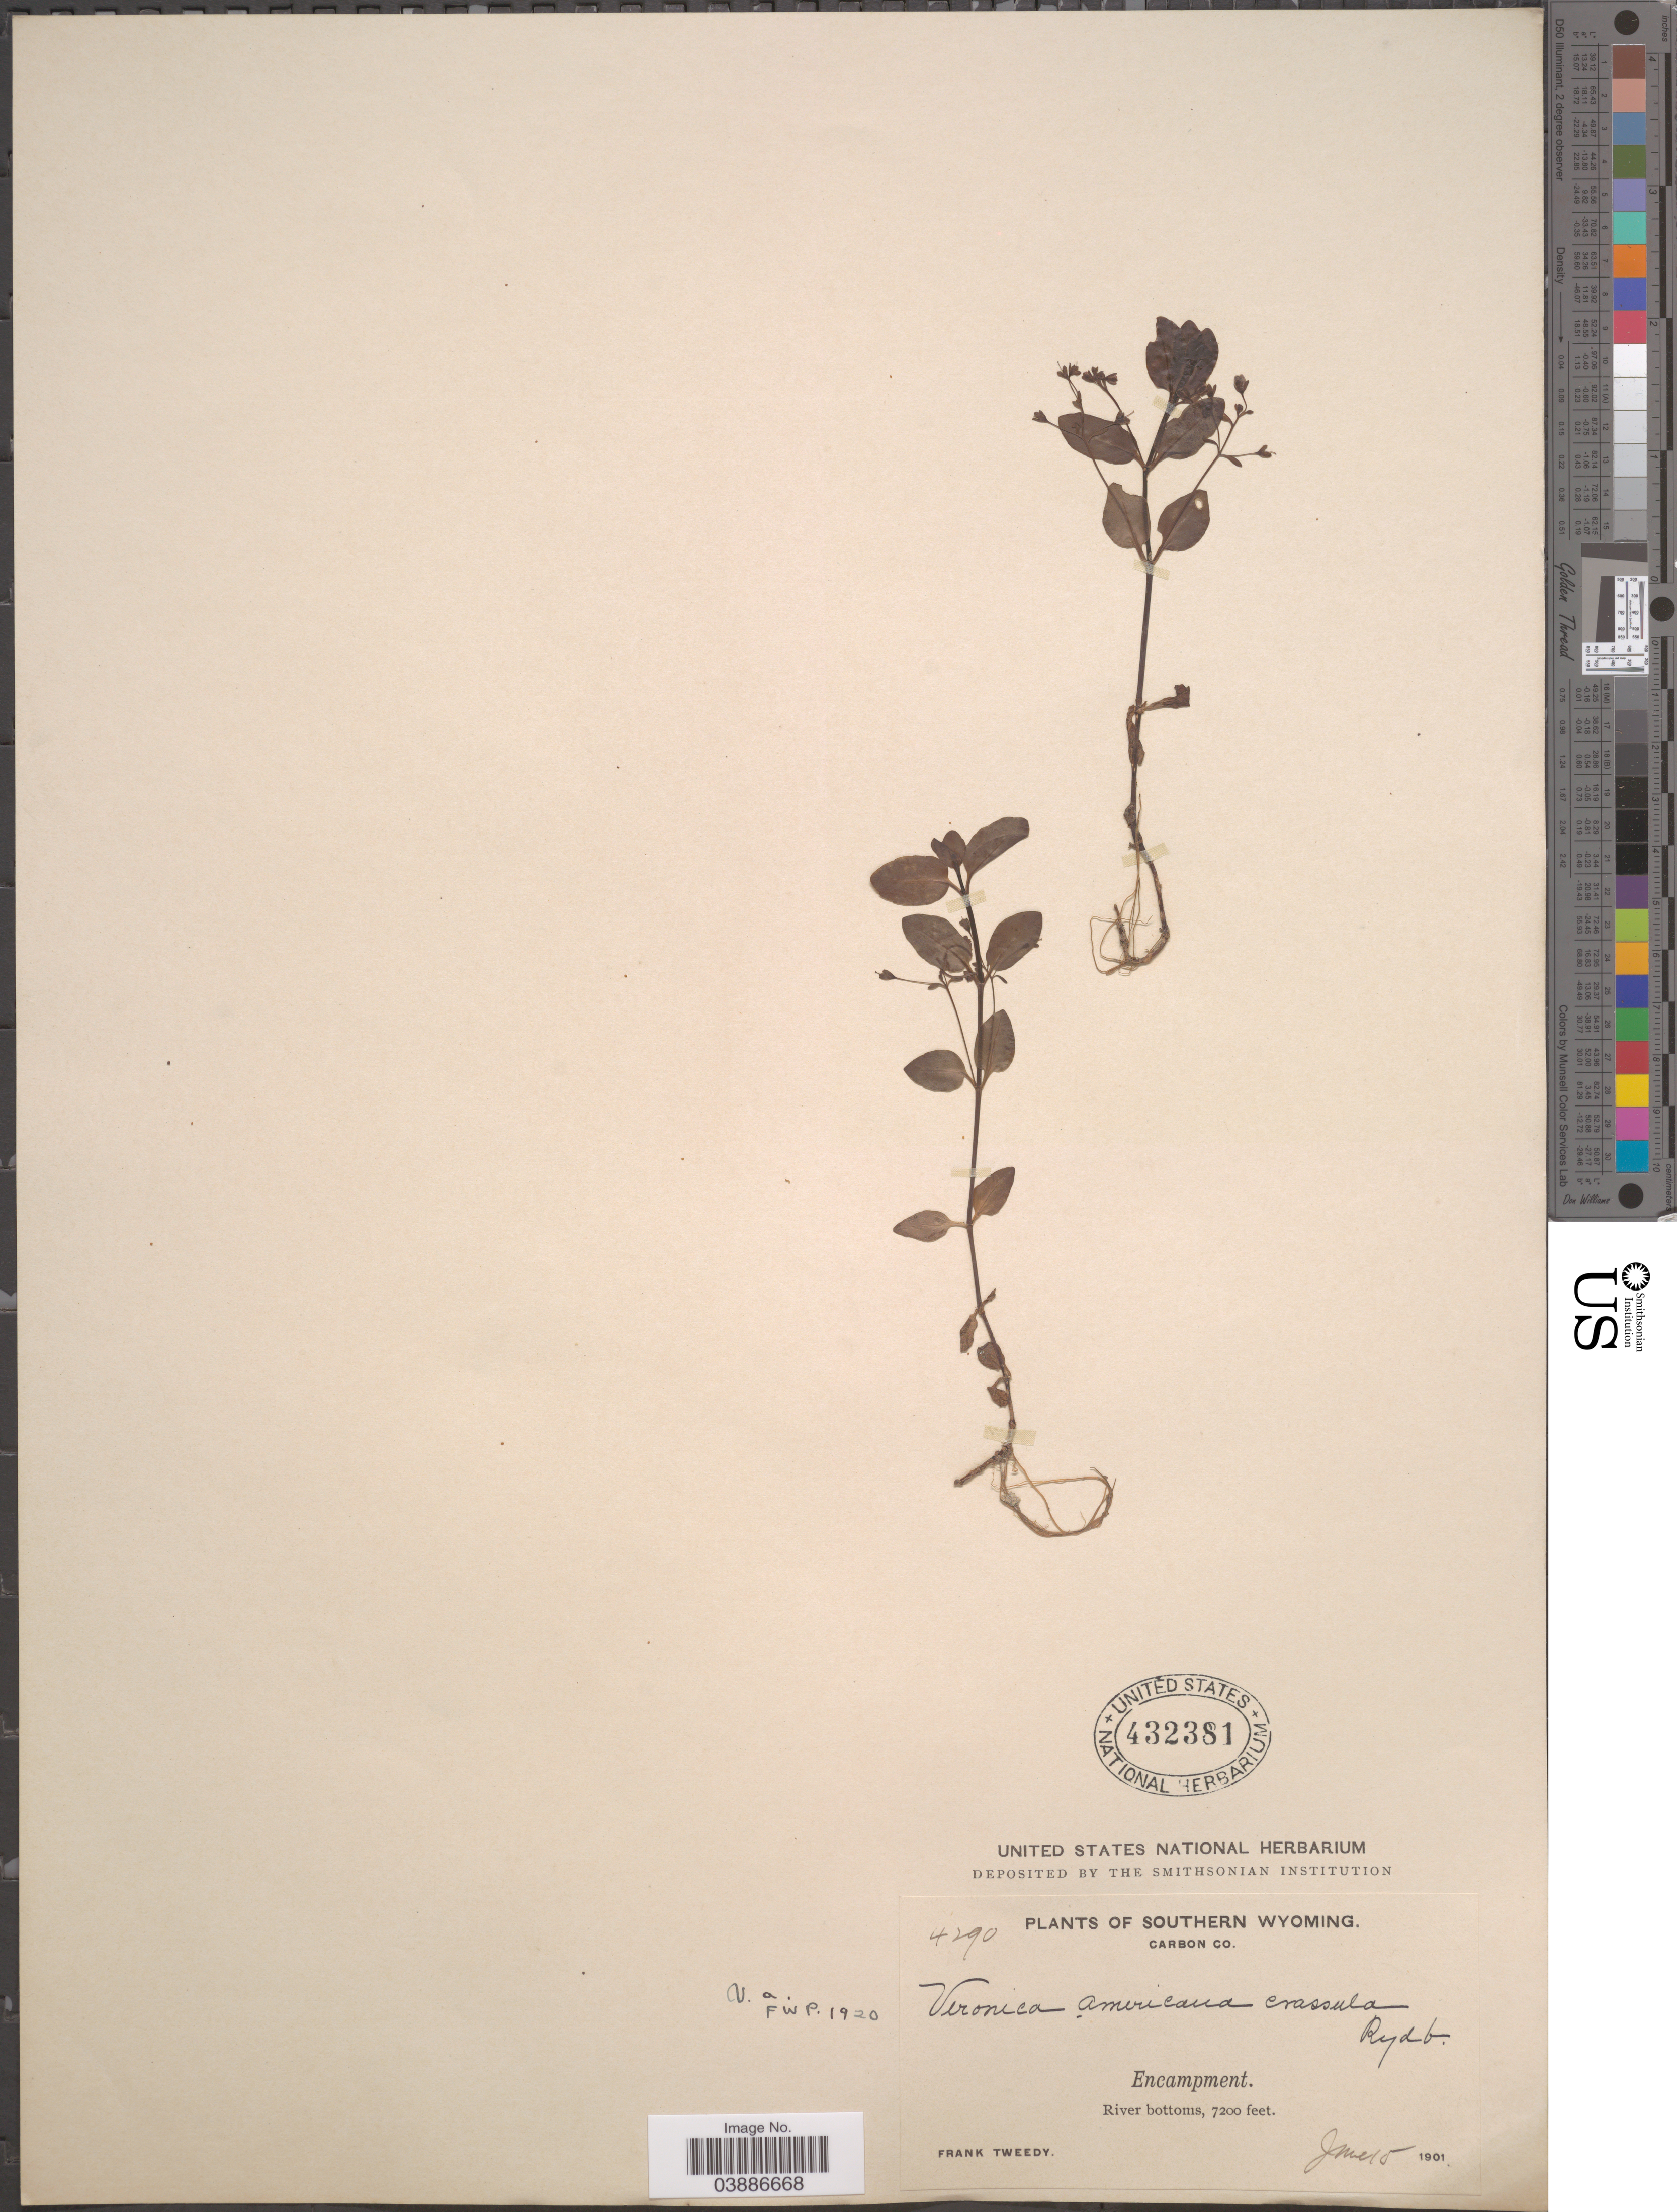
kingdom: Plantae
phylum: Tracheophyta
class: Magnoliopsida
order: Lamiales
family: Plantaginaceae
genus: Veronica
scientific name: Veronica americana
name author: Schwein. ex Benth.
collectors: F. Tweedy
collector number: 4290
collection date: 1901-06-15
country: United States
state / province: Wyoming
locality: Southern Wyoming. Carbon Co. Encampent.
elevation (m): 2195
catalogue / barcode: US 432381